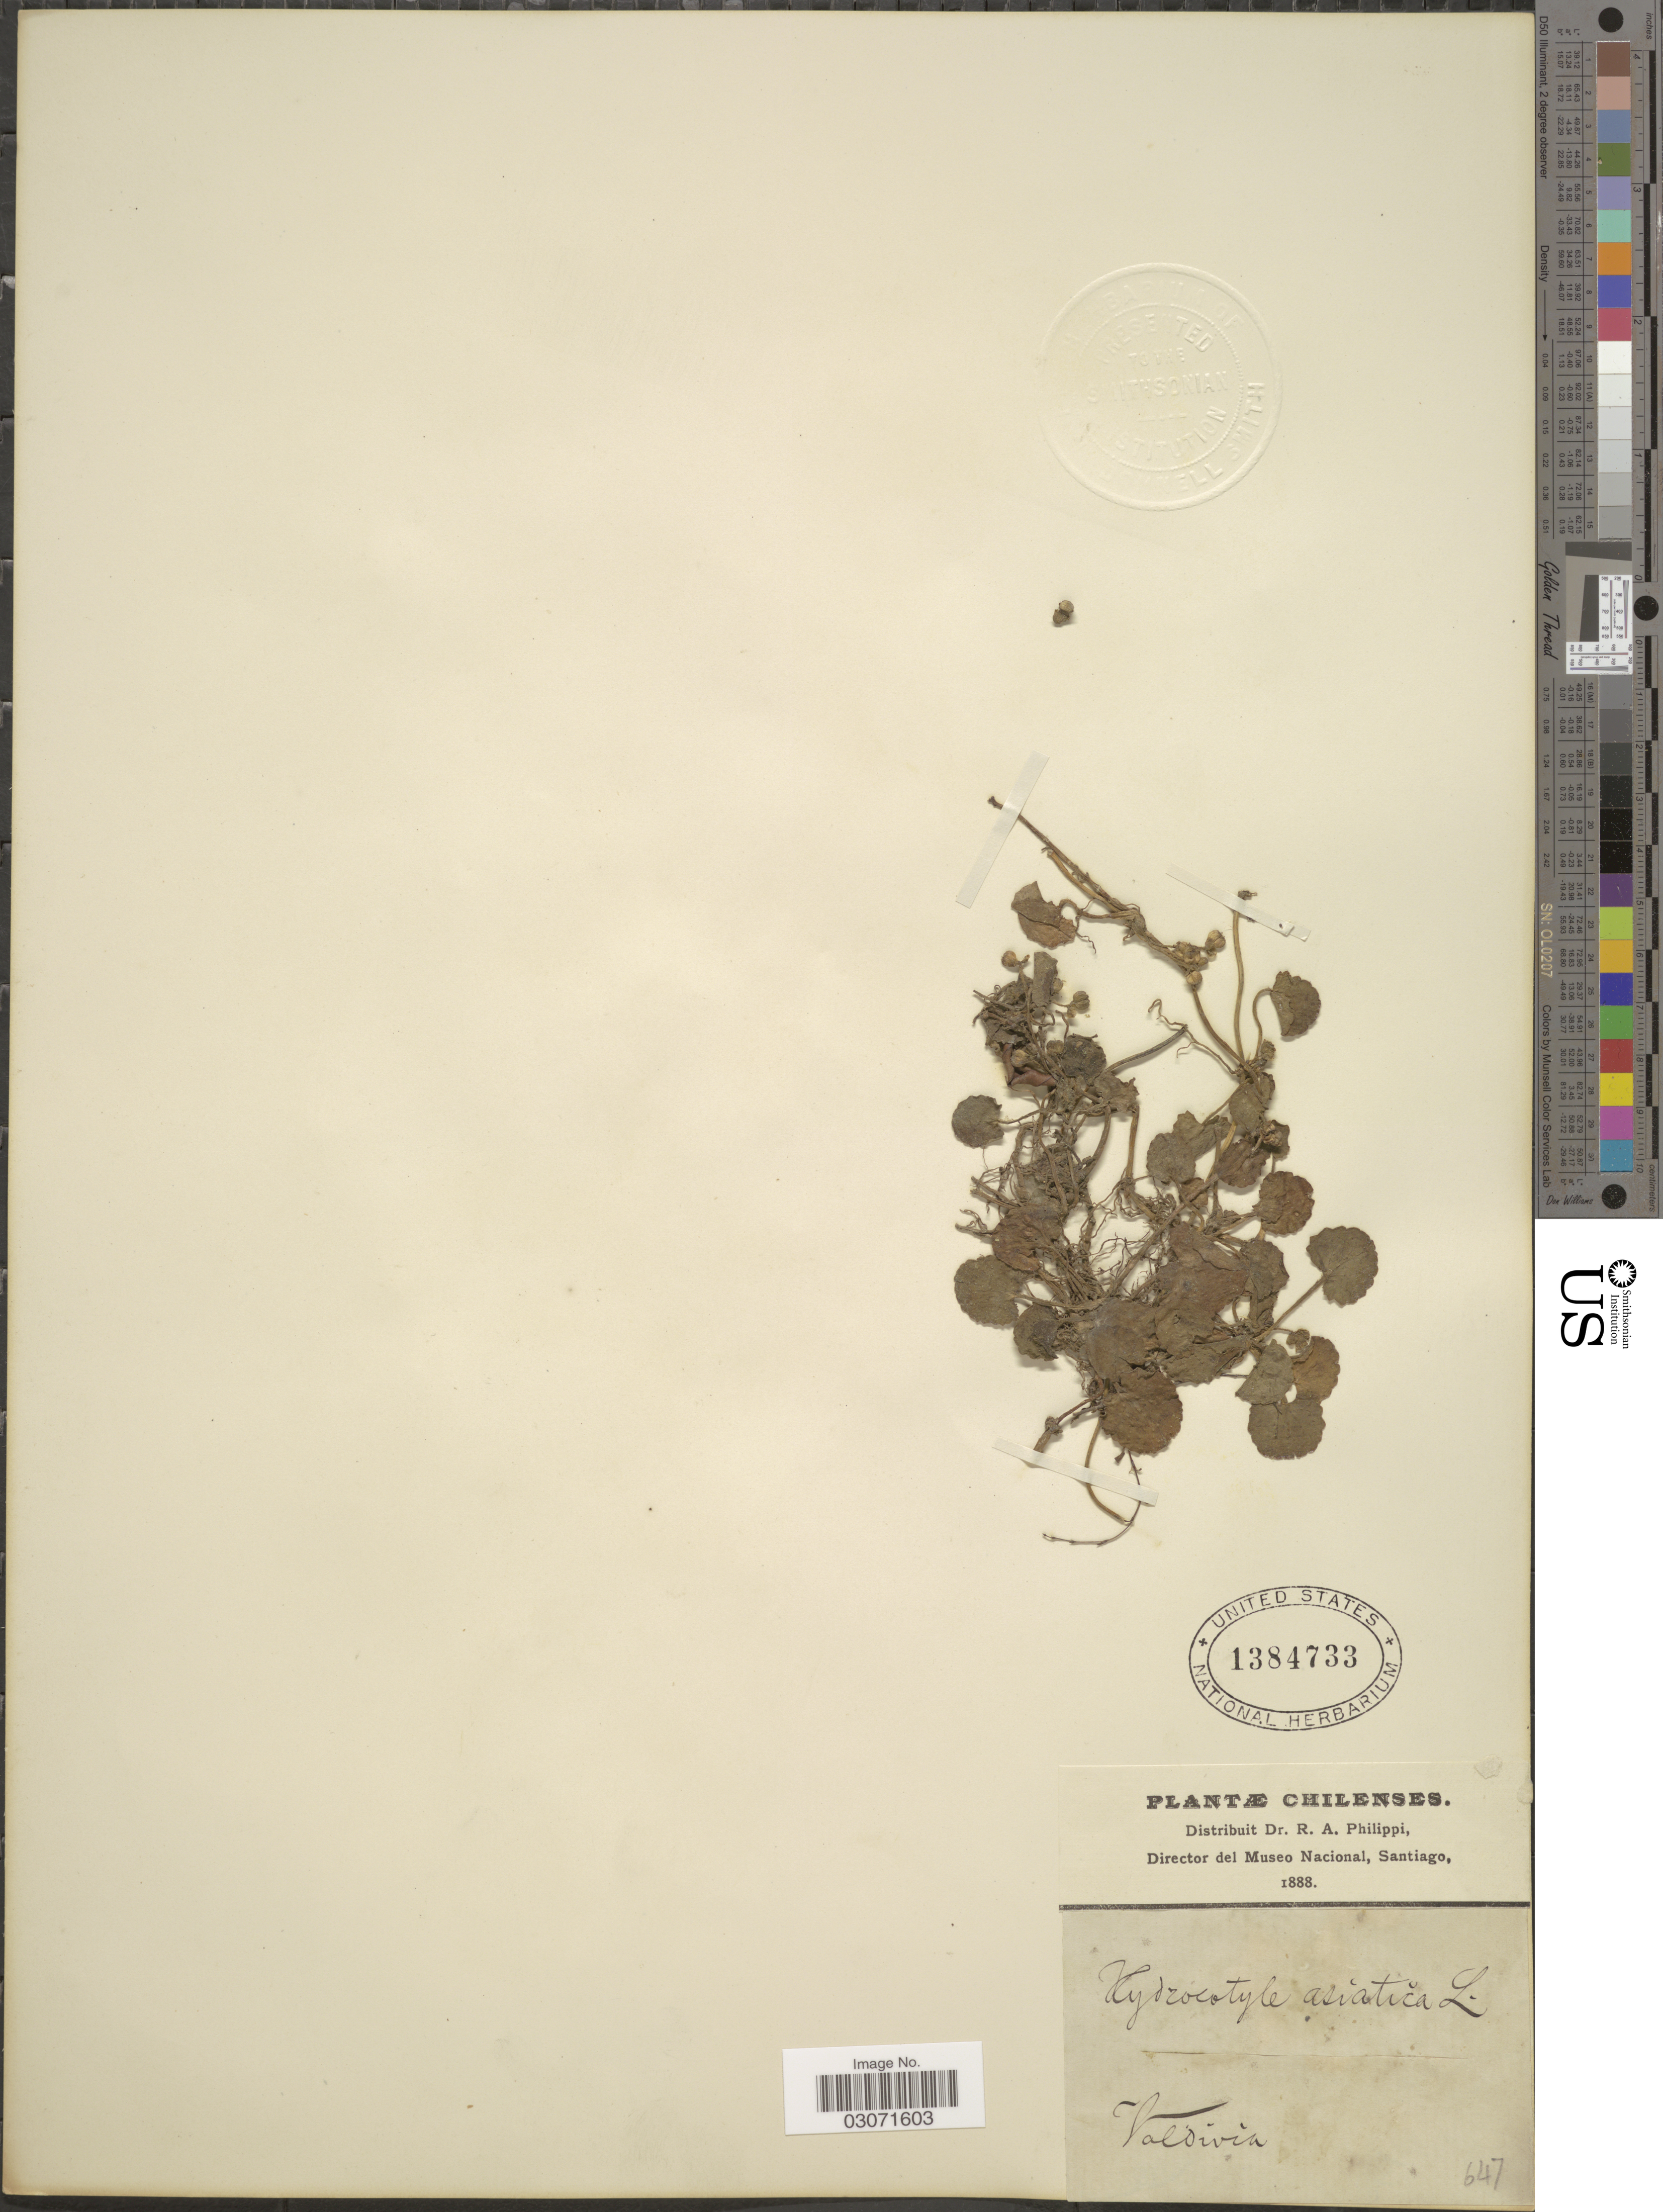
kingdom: Plantae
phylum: Tracheophyta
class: Magnoliopsida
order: Apiales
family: Apiaceae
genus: Centella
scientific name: Centella erecta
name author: (L. f.) Fernald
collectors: ex. herb. R.A. Philippi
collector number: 647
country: Chile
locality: Valdivia.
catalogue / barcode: US 1384733